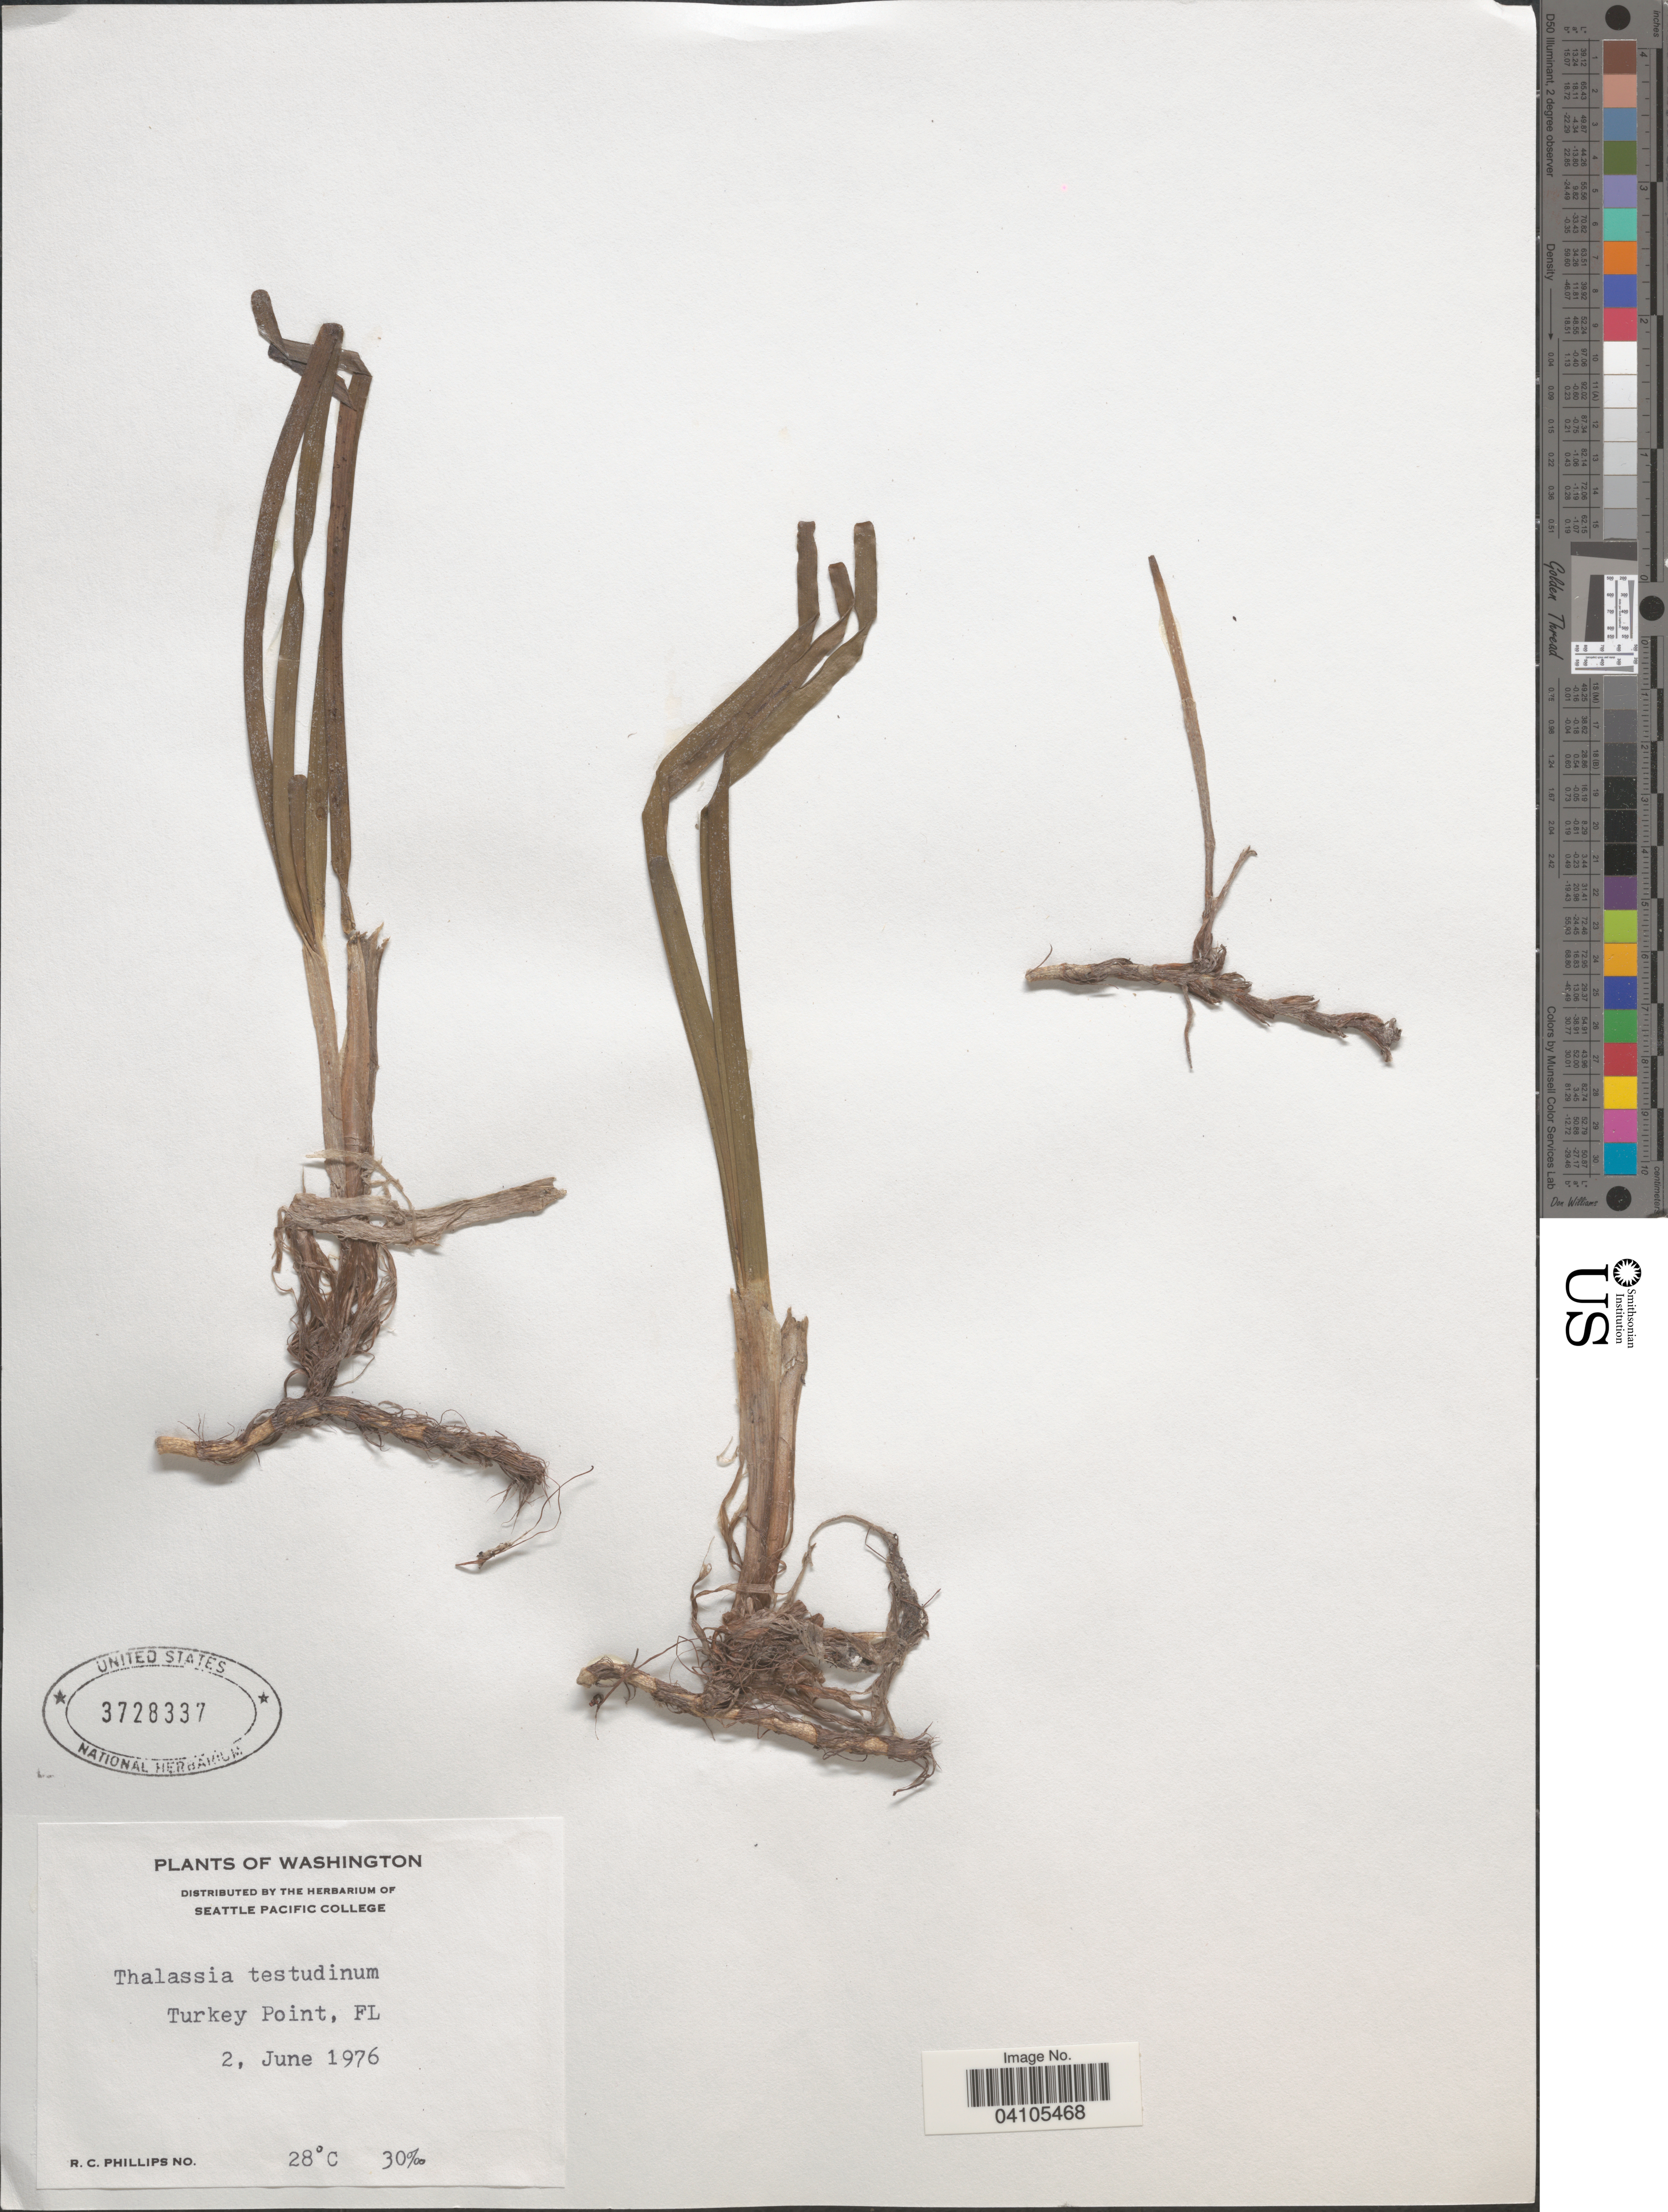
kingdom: Plantae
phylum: Tracheophyta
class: Liliopsida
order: Alismatales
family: Hydrocharitaceae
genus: Thalassia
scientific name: Thalassia testudinum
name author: Banks & Sol. ex K.D. Koenig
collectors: R. C. Phillips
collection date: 1976-06-02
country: United States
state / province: Florida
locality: Turkey Point.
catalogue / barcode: US 3728337